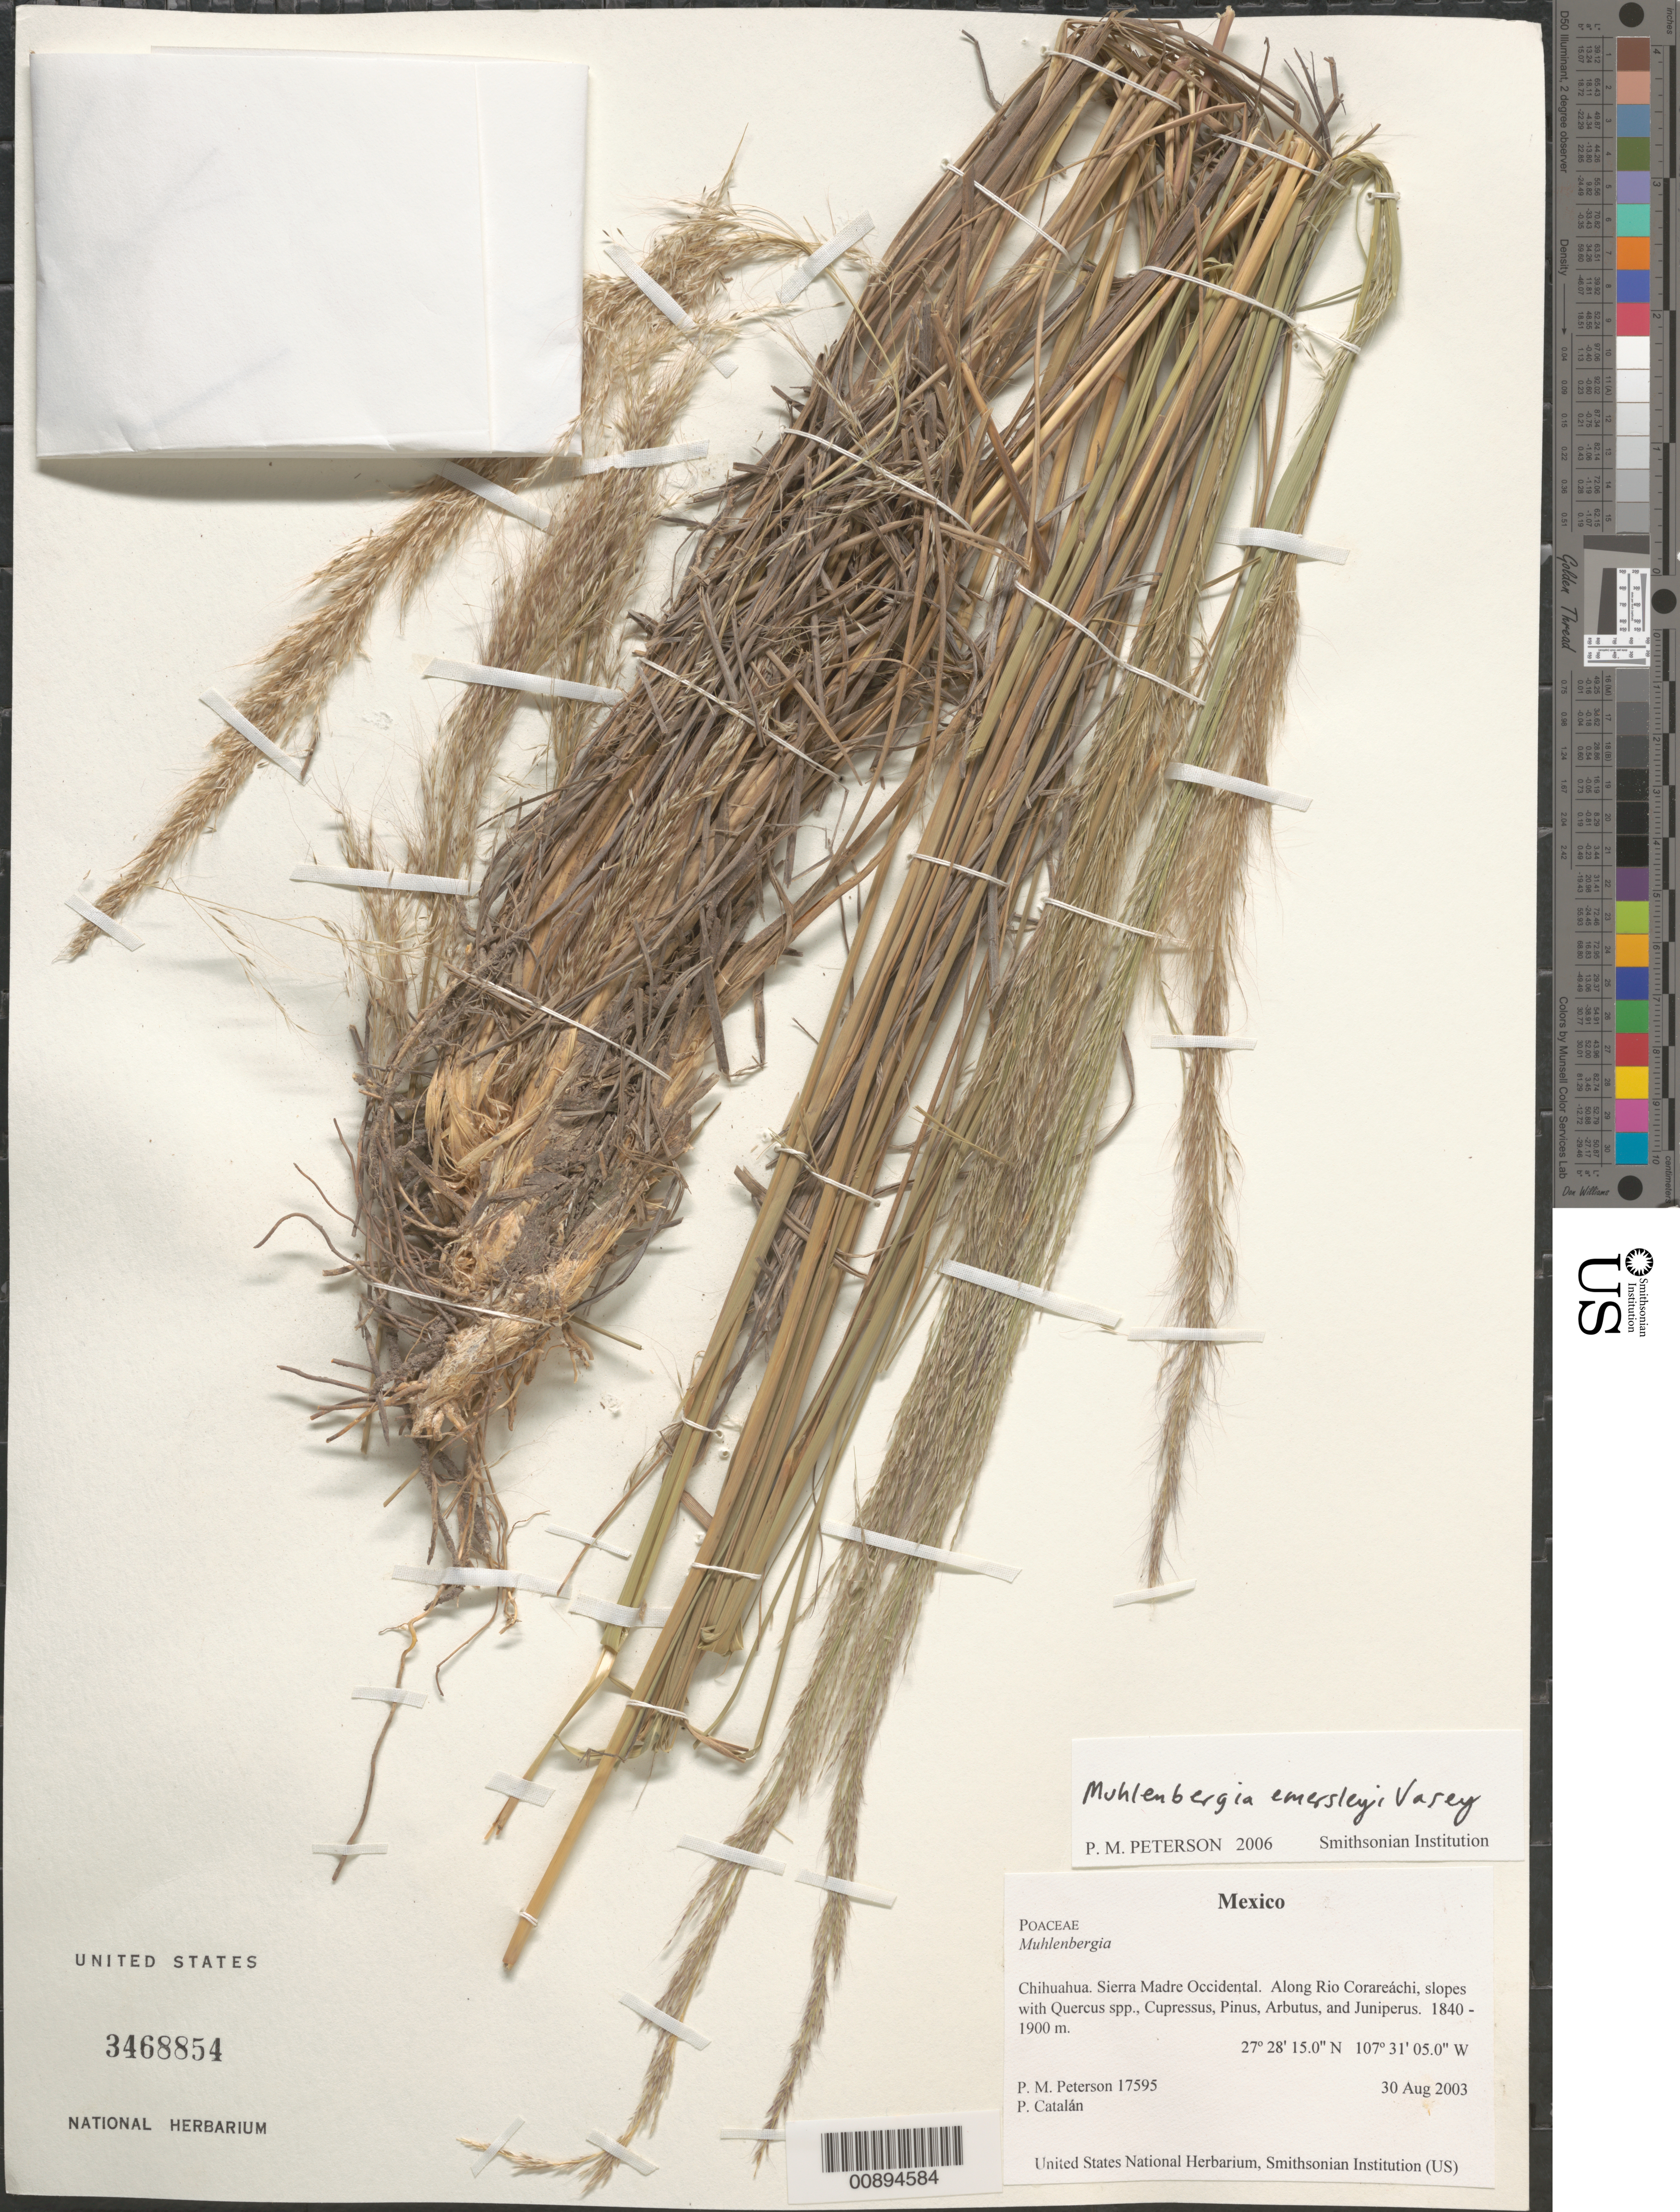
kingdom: Plantae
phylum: Tracheophyta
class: Liliopsida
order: Poales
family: Poaceae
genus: Muhlenbergia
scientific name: Muhlenbergia emersleyi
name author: Vasey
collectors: P. M. Peterson & P. Catalán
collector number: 17595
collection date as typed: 30 Aug 2003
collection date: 2003-08-30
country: Mexico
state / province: Chihuahua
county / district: Sierra Madre Occidental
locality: Along Rio Corareáchi, slopes with Quercus spp., Cupressus, Pinus, Arbutus, and Juniperus.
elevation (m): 1840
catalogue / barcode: US 3468854